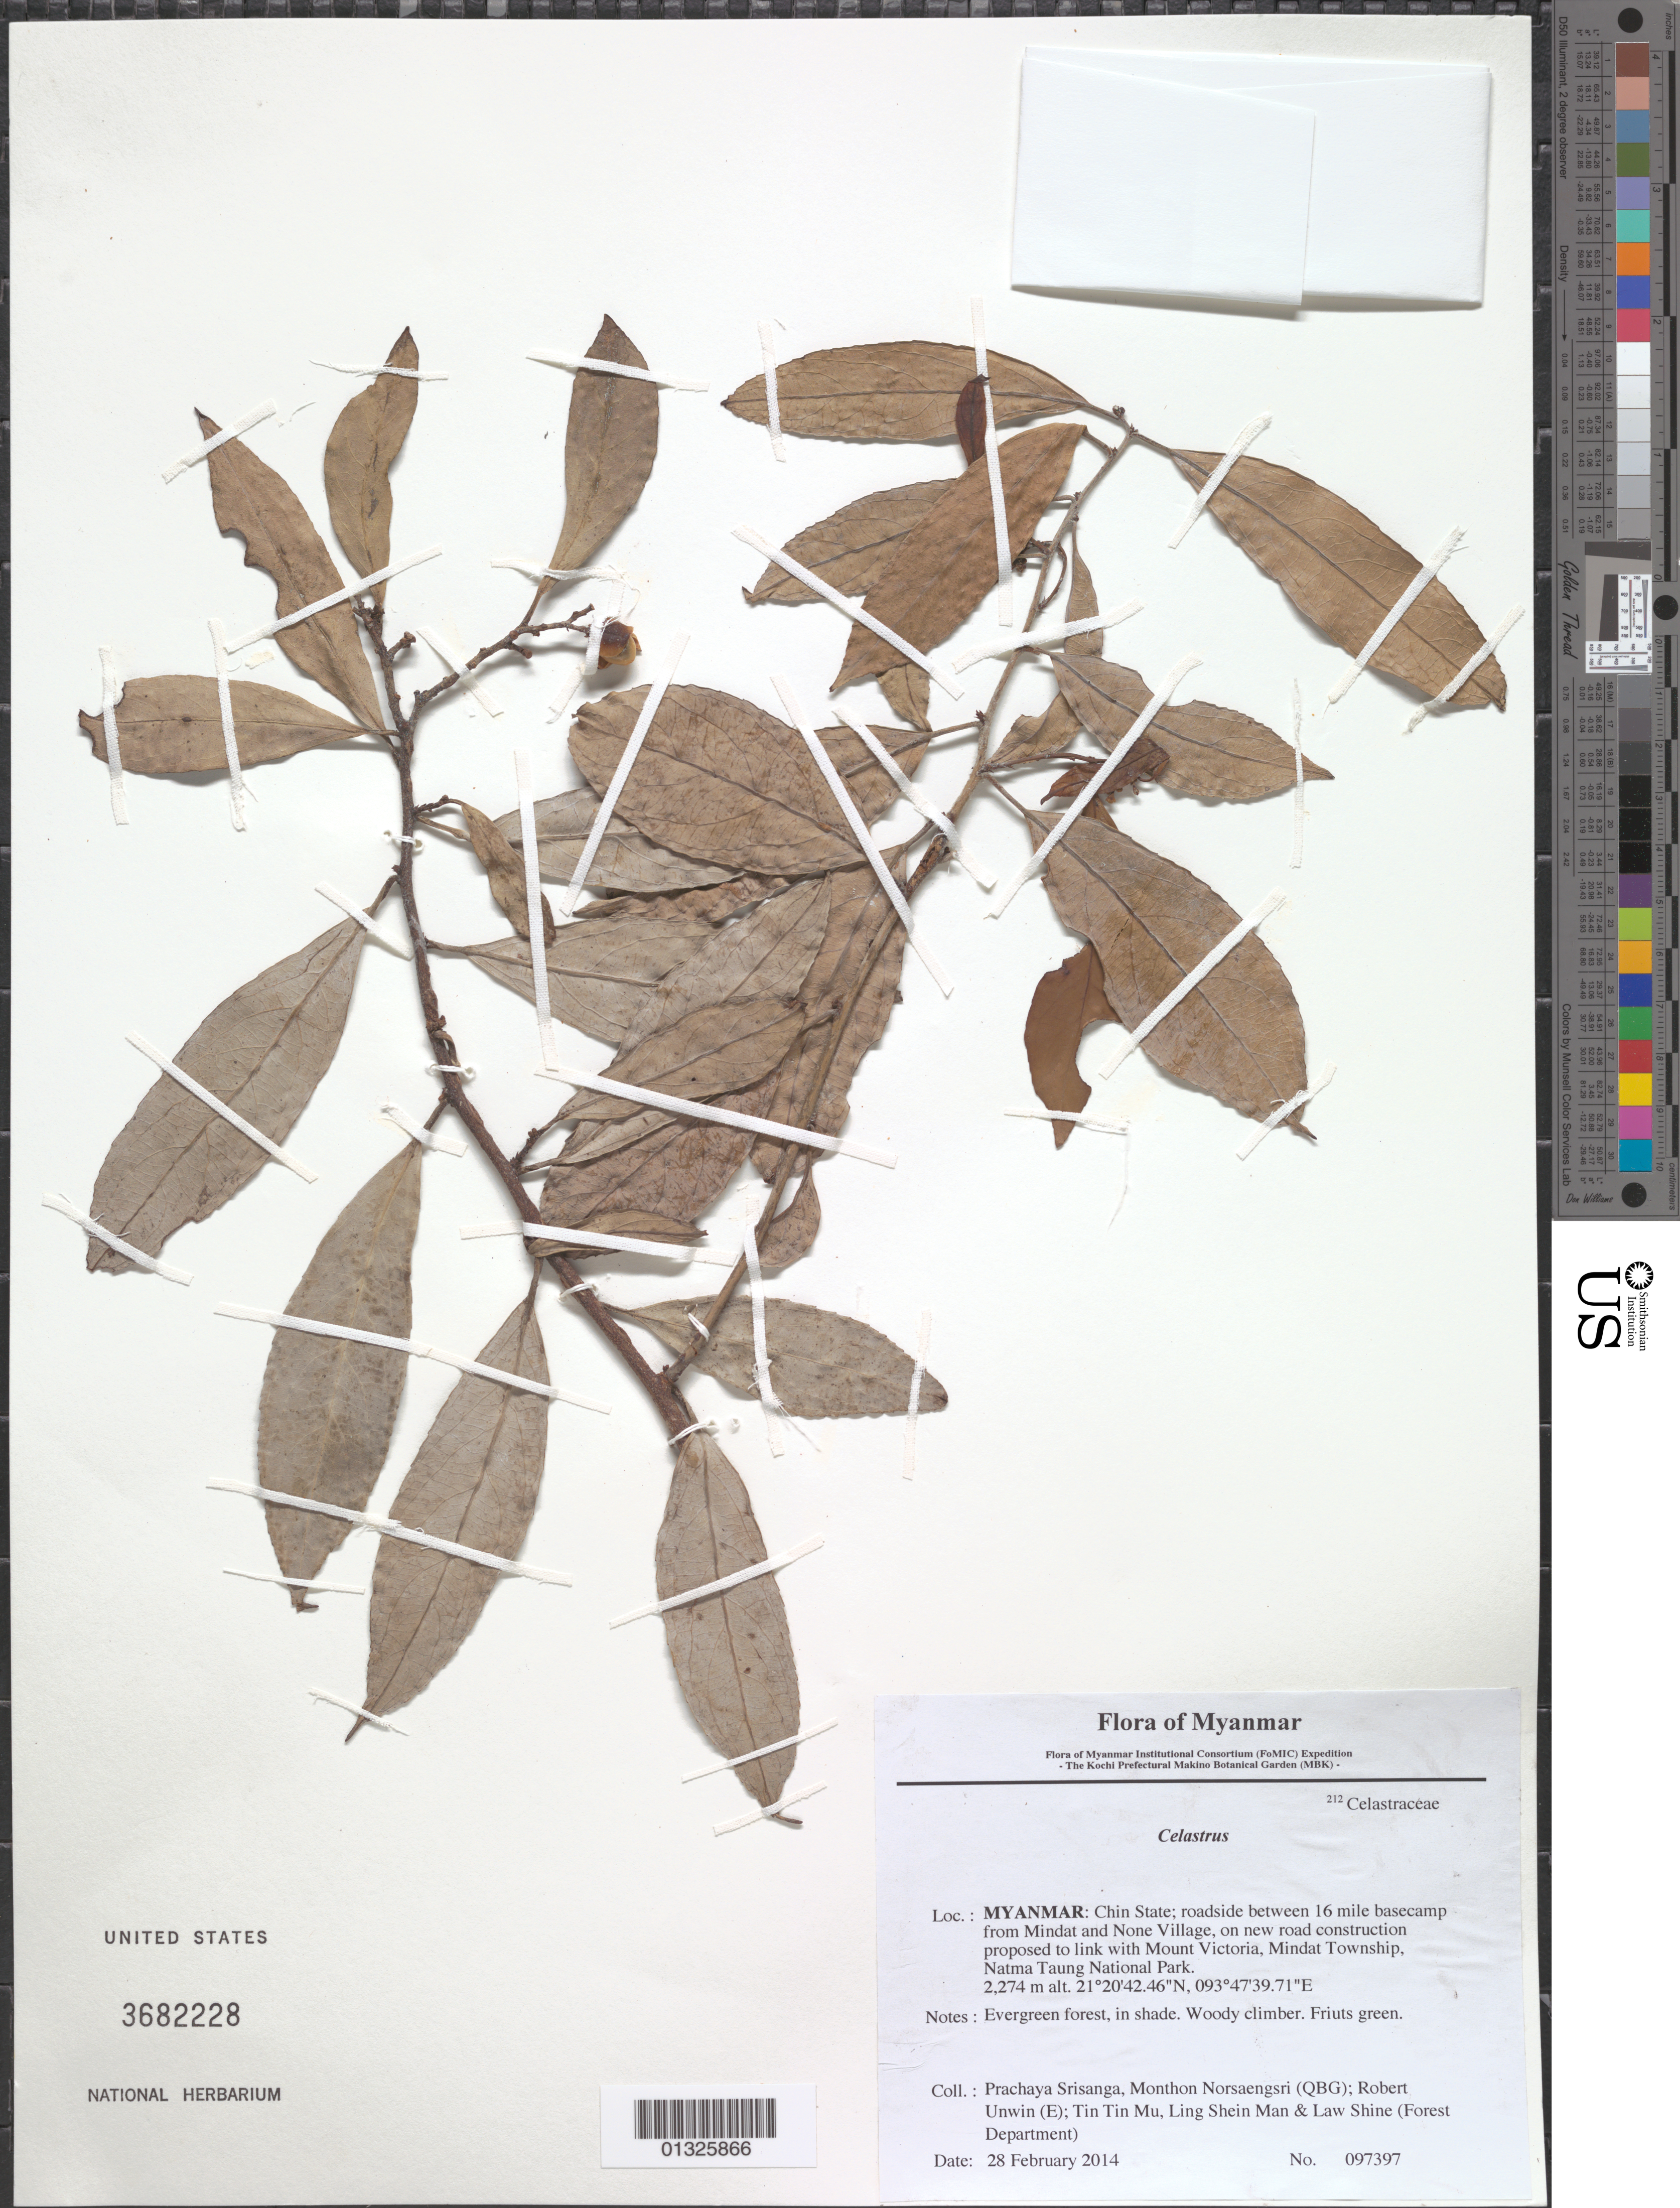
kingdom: Plantae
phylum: Tracheophyta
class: Magnoliopsida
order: Celastrales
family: Celastraceae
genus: Celastrus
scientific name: Celastrus sp.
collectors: P. Srisanga, M. Norsaengsri, R. Unwin, Tin Tin Mu, Ling Shein Man & L. Shine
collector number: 97397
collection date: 2014-02-28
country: Myanmar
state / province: Chin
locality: Roadside between 16 mile basecamp from Mindat and None Village, on new road construction proposed to link with Mount Victoria, Mindat Township, Natma Taung National Park.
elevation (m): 2274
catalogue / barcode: US 3682228